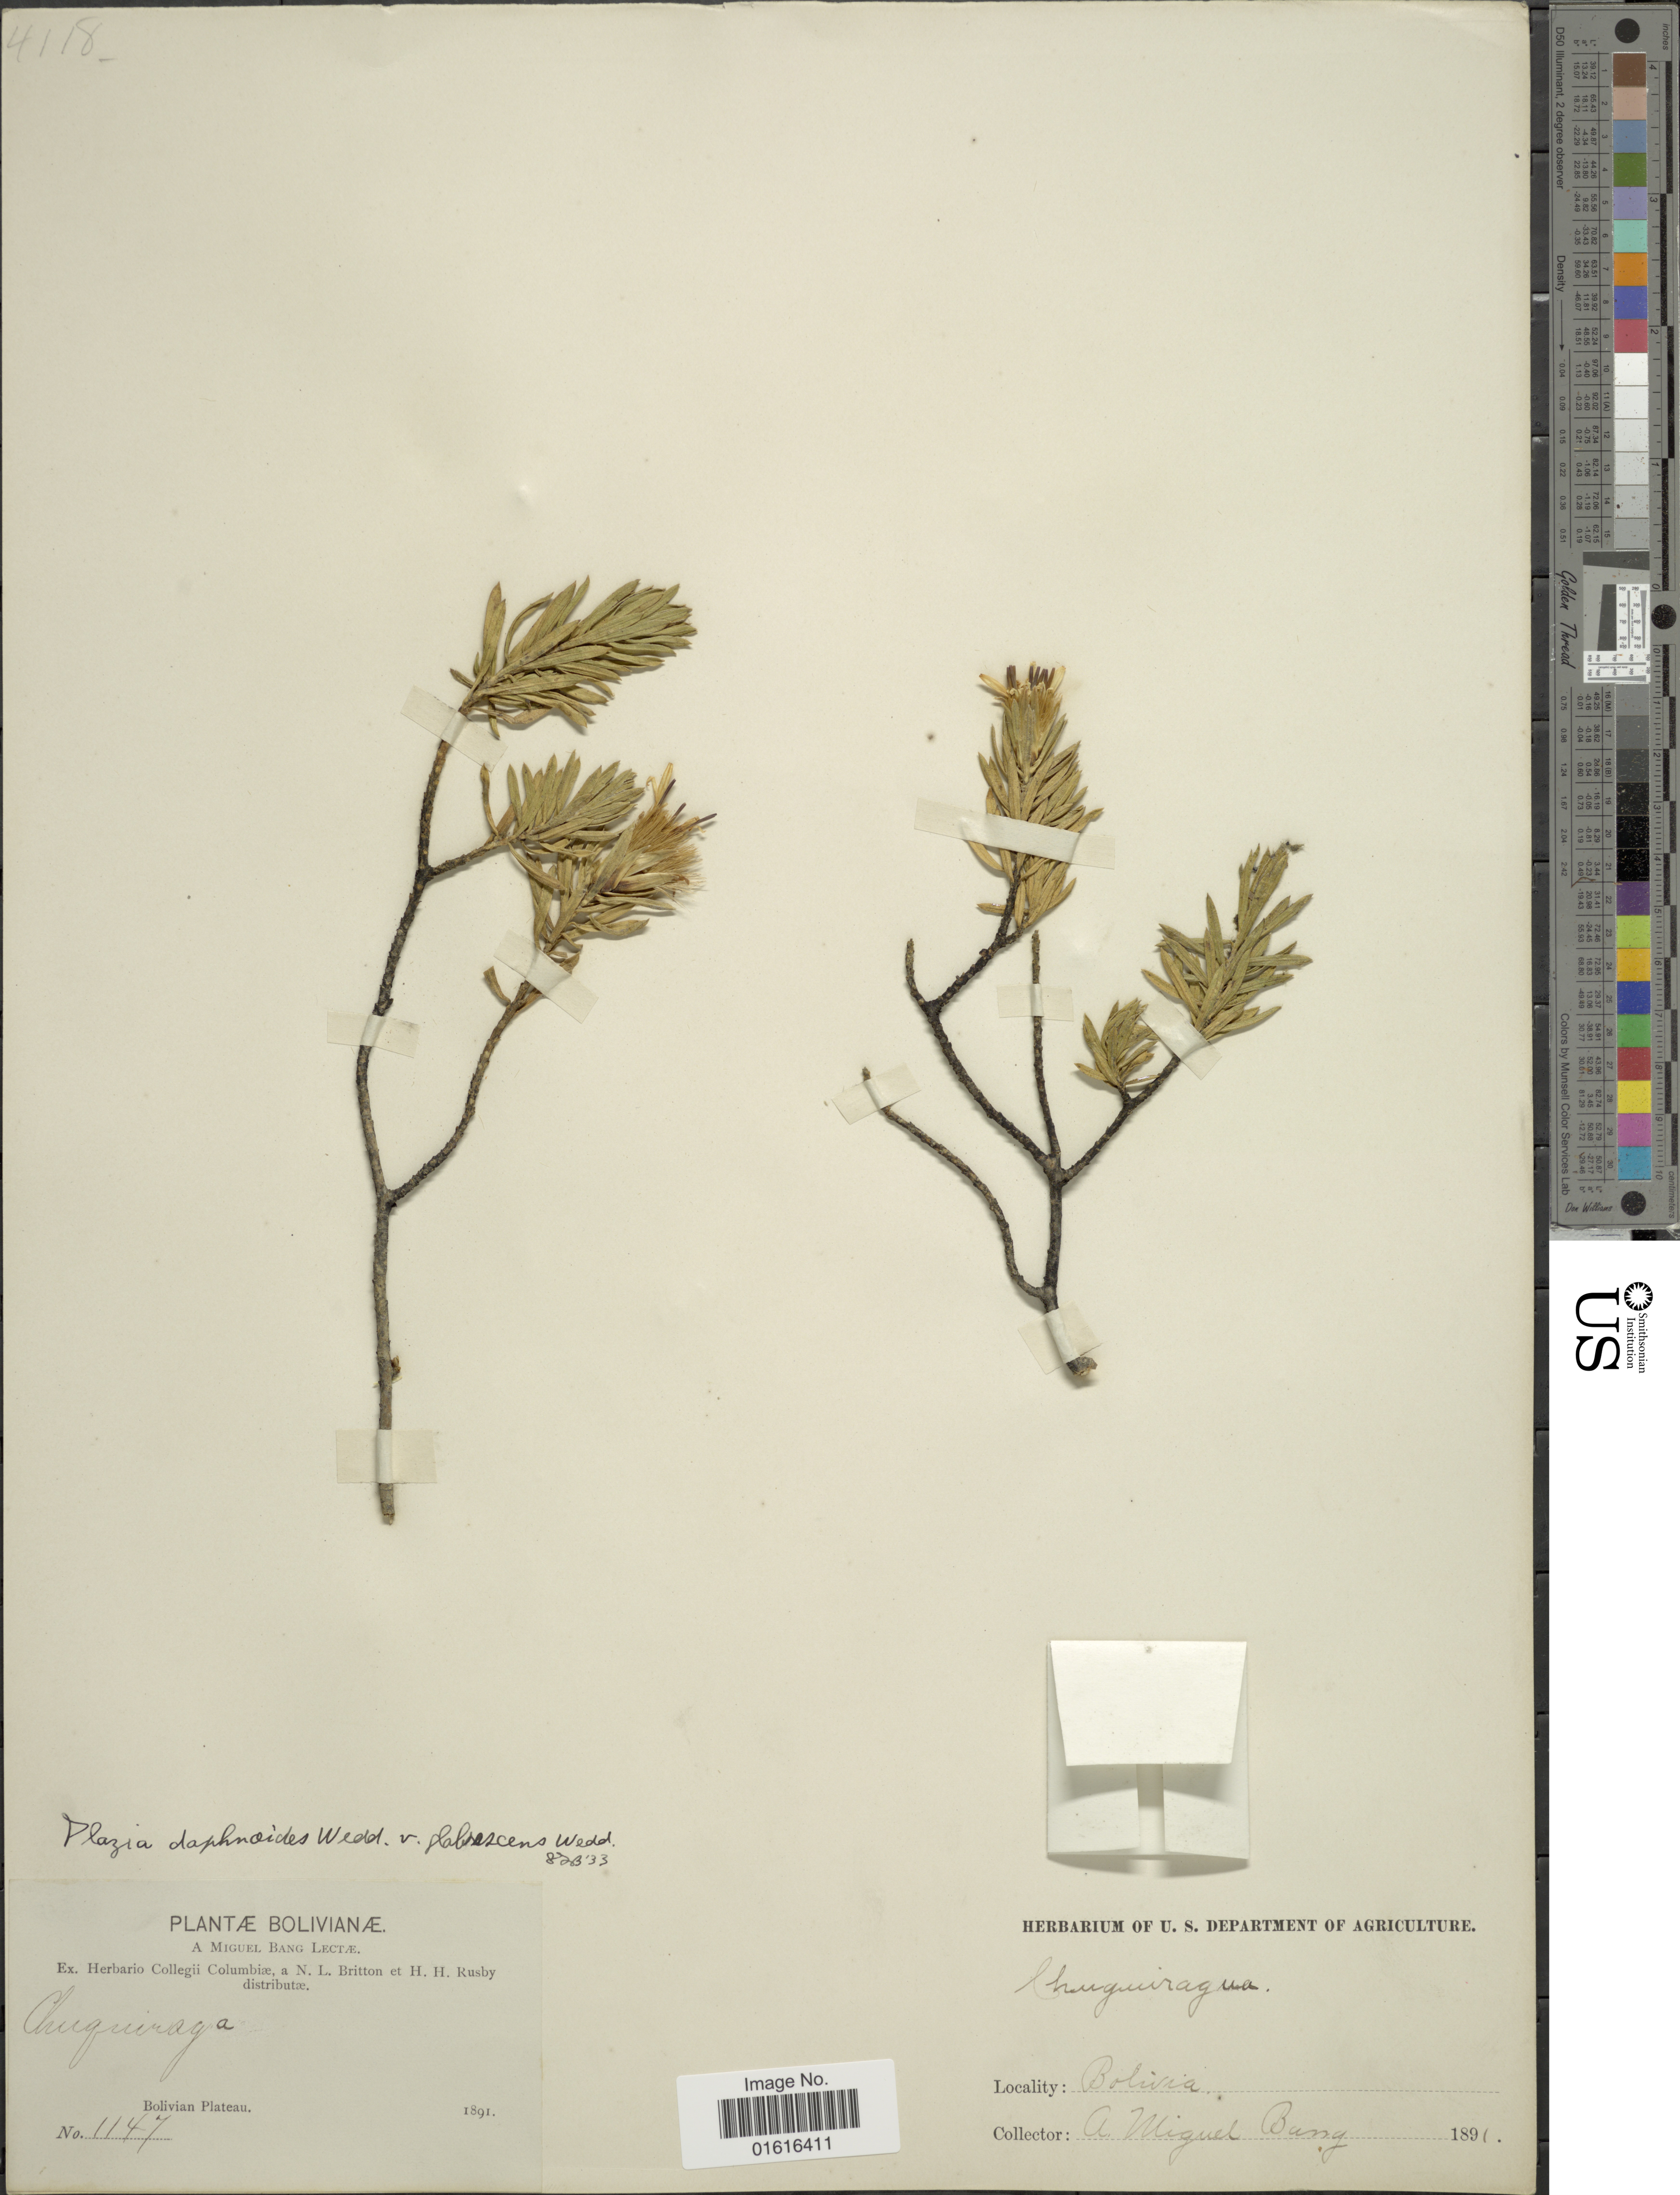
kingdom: Plantae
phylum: Tracheophyta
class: Magnoliopsida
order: Asterales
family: Asteraceae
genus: Plazia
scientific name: Plazia daphnoides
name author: Wedd.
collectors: M. Bang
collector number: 1147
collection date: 1891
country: Bolivia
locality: Bolivian Plateau, Chuquiraga [unsure placement]